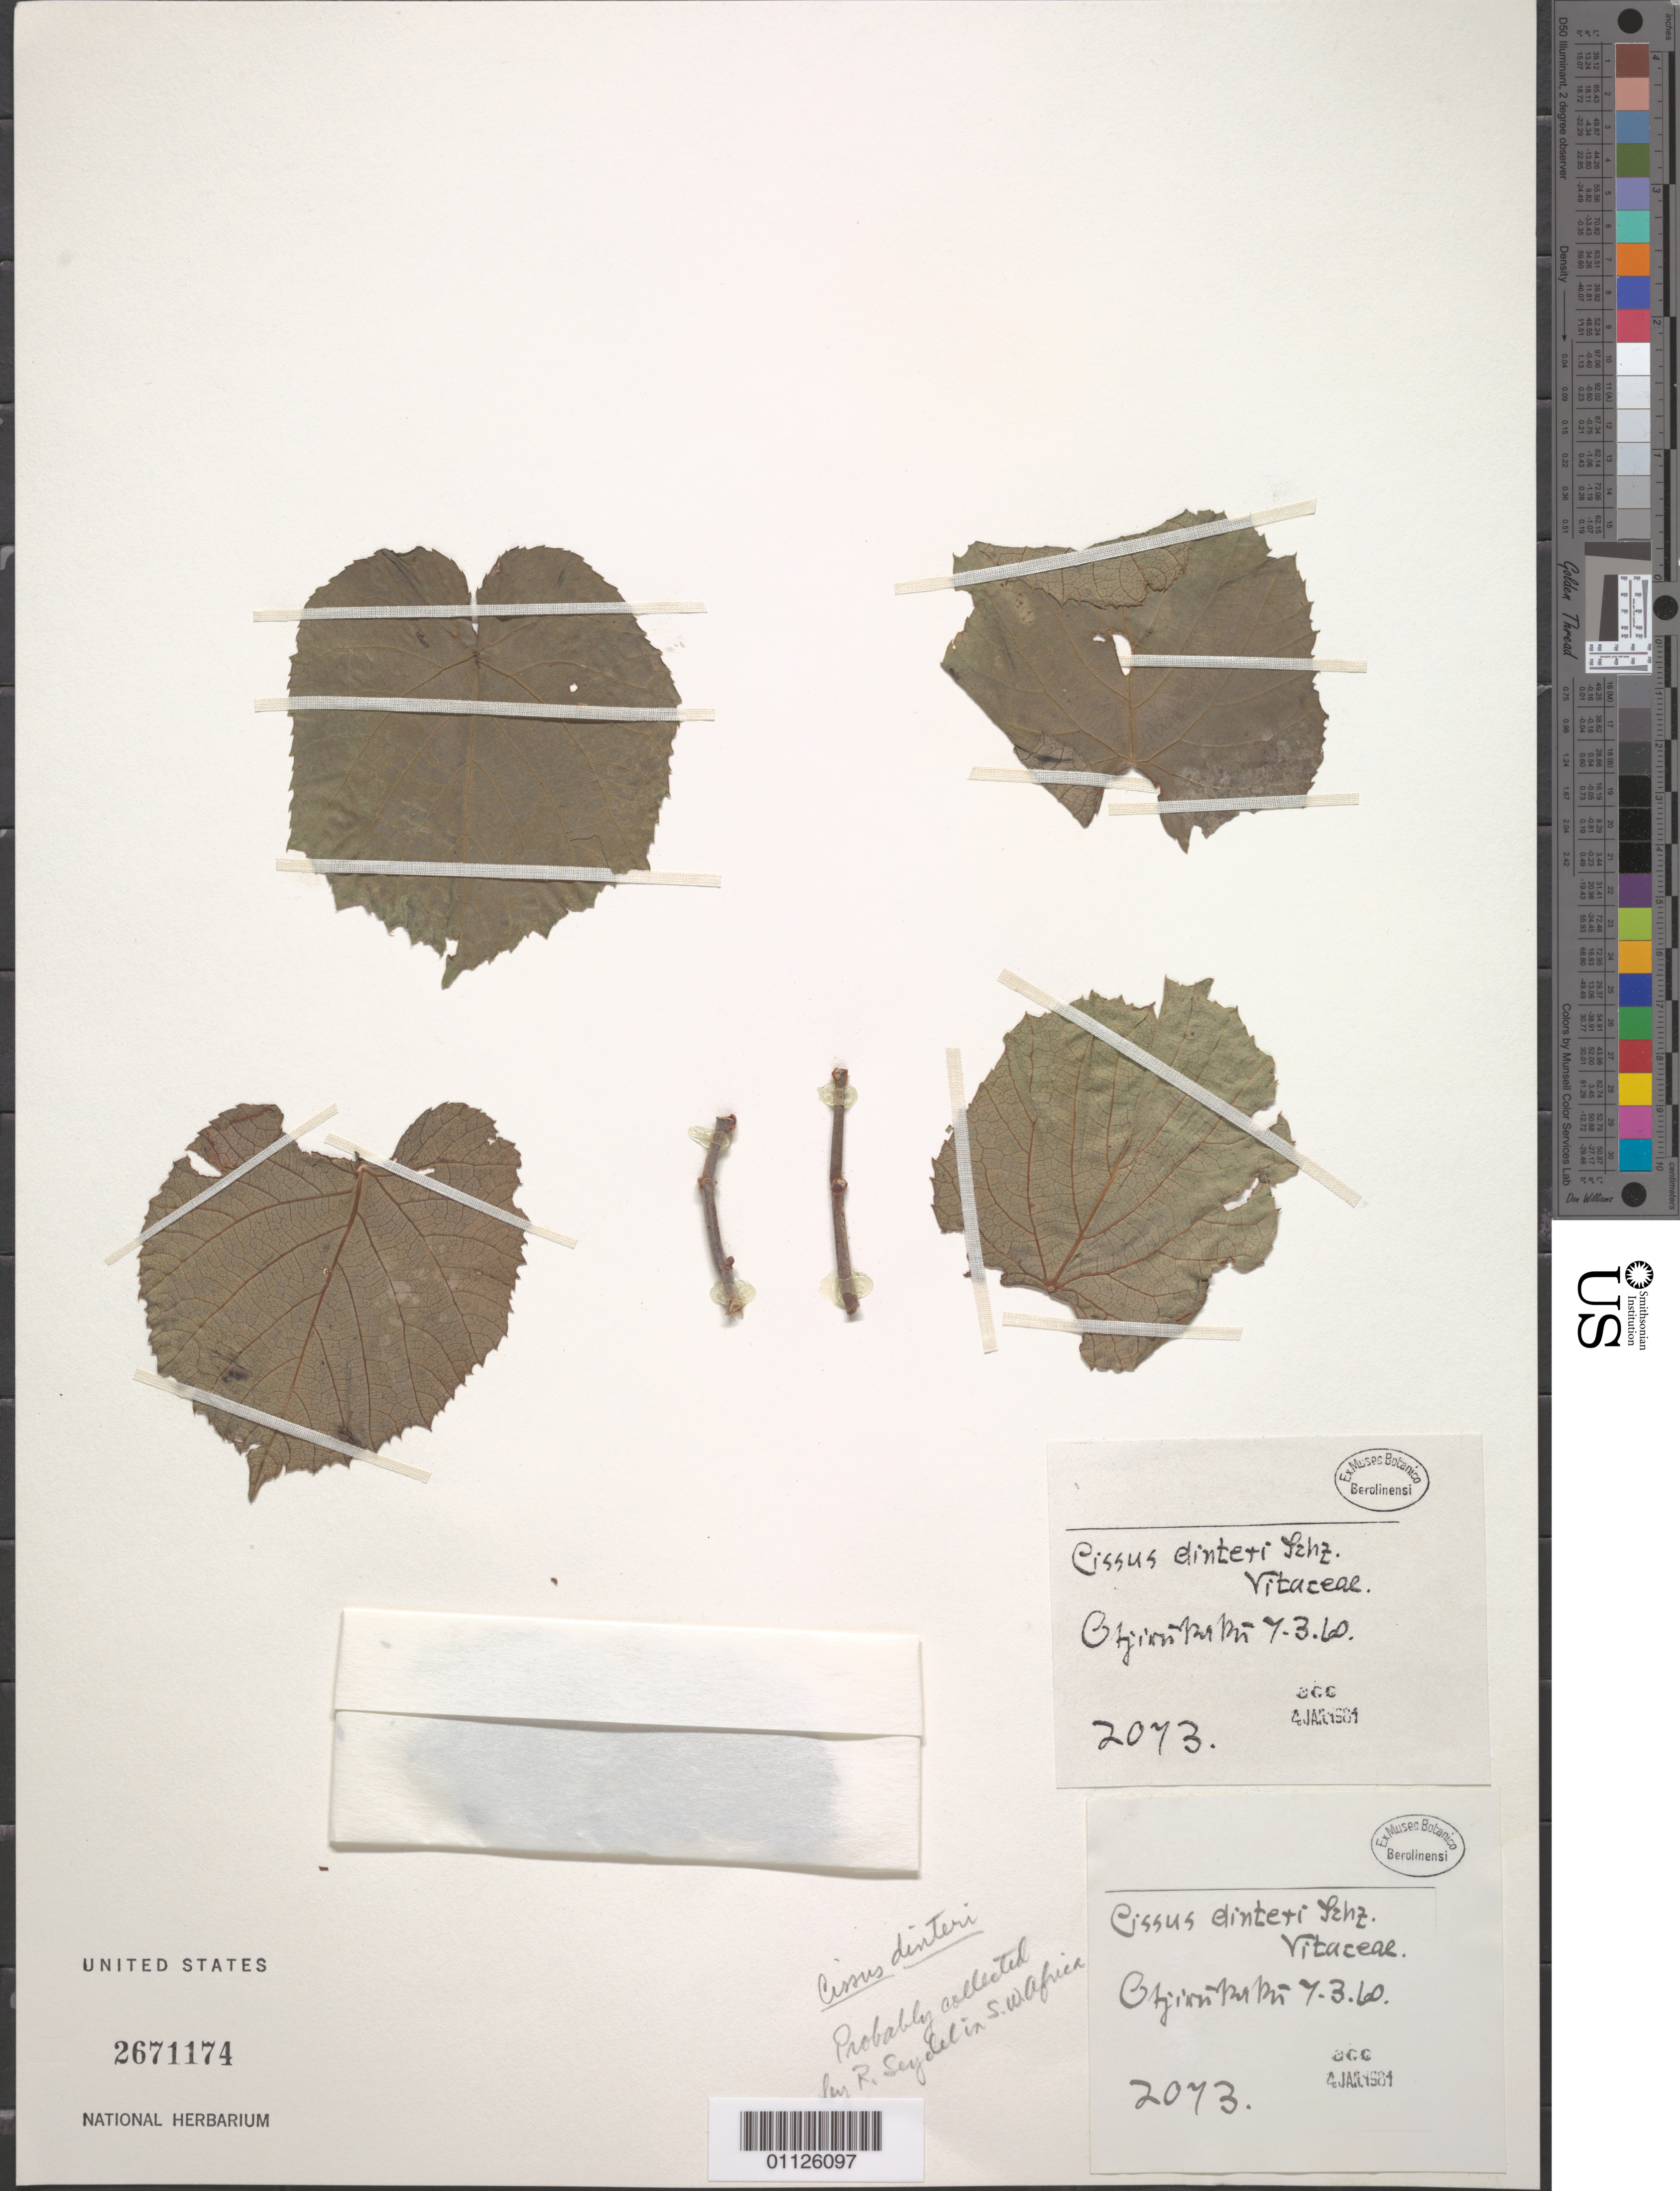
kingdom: Plantae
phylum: Tracheophyta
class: Magnoliopsida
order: Vitales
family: Vitaceae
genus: Cissus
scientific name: Cissus dinteri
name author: Schinz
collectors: R. Seydel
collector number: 2073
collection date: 1960-03-04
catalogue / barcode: US 2671174